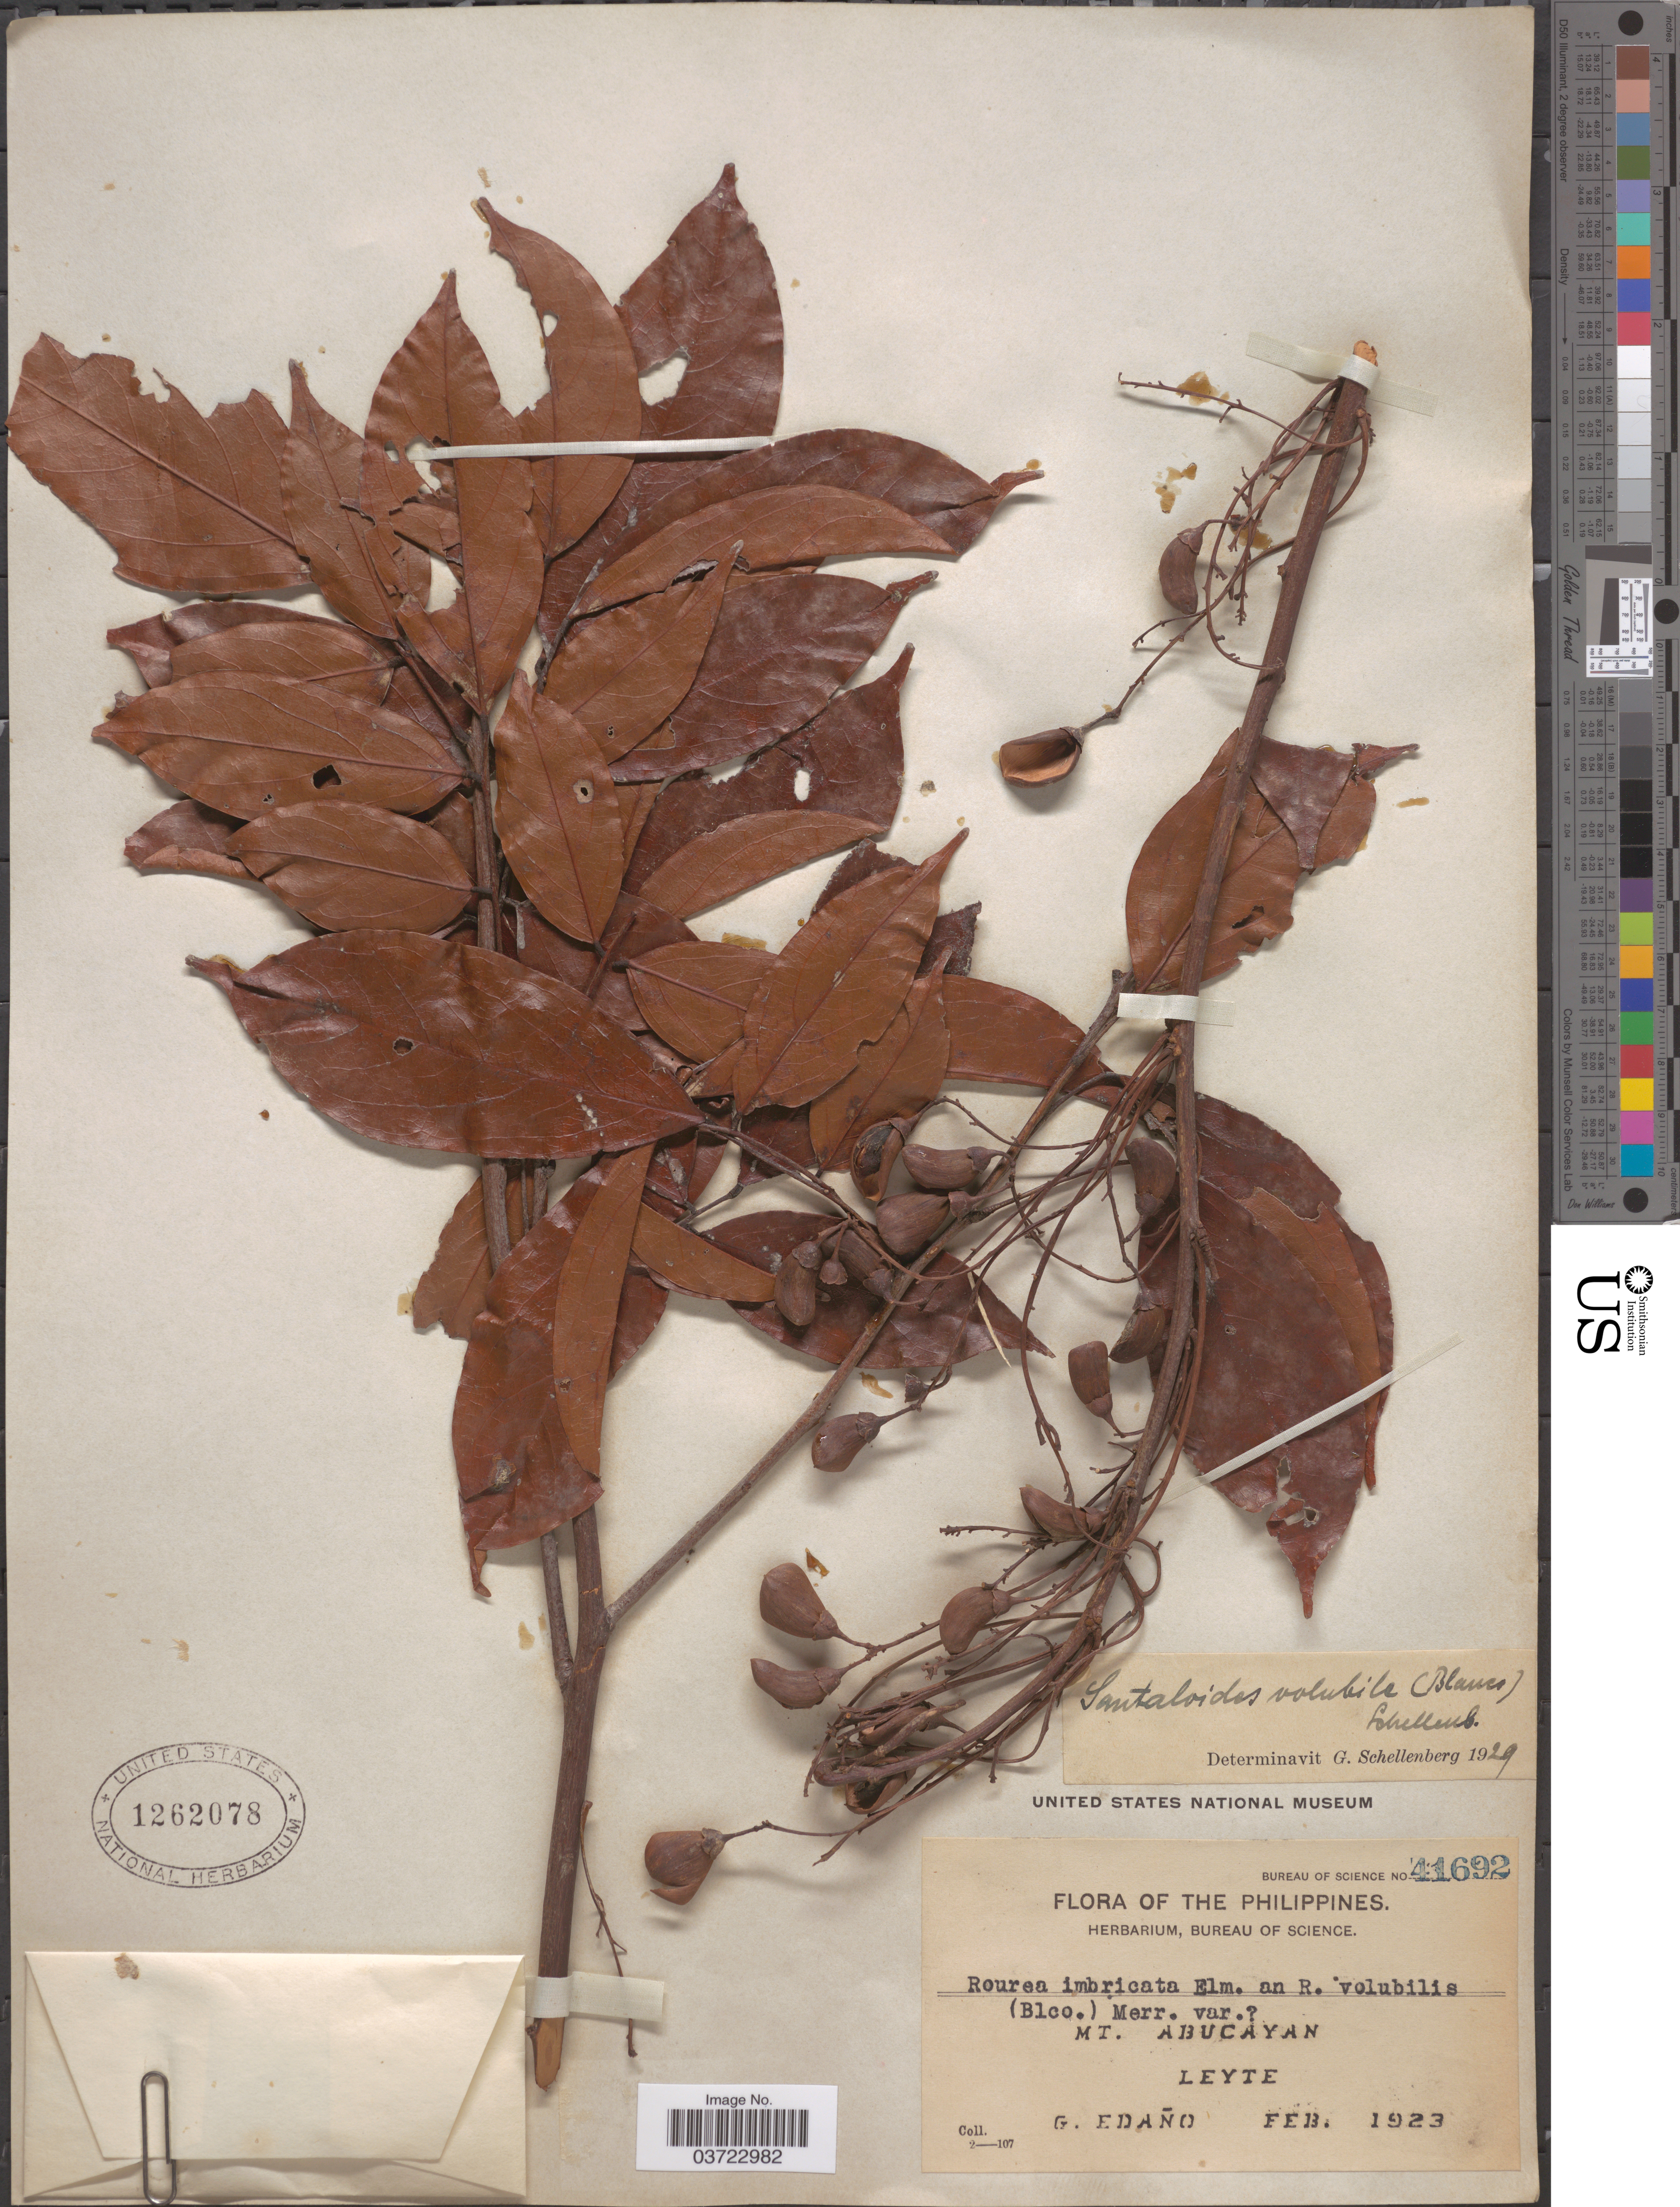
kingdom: Plantae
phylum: Tracheophyta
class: Magnoliopsida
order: Oxalidales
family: Connaraceae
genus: Rourea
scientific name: Rourea volubilis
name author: Merr.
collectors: G. Edaño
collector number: Bureau of Science 41692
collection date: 1923-02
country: Philippines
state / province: Eastern Visayas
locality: Mt. Abucayan. Leyte.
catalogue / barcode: US 1262078